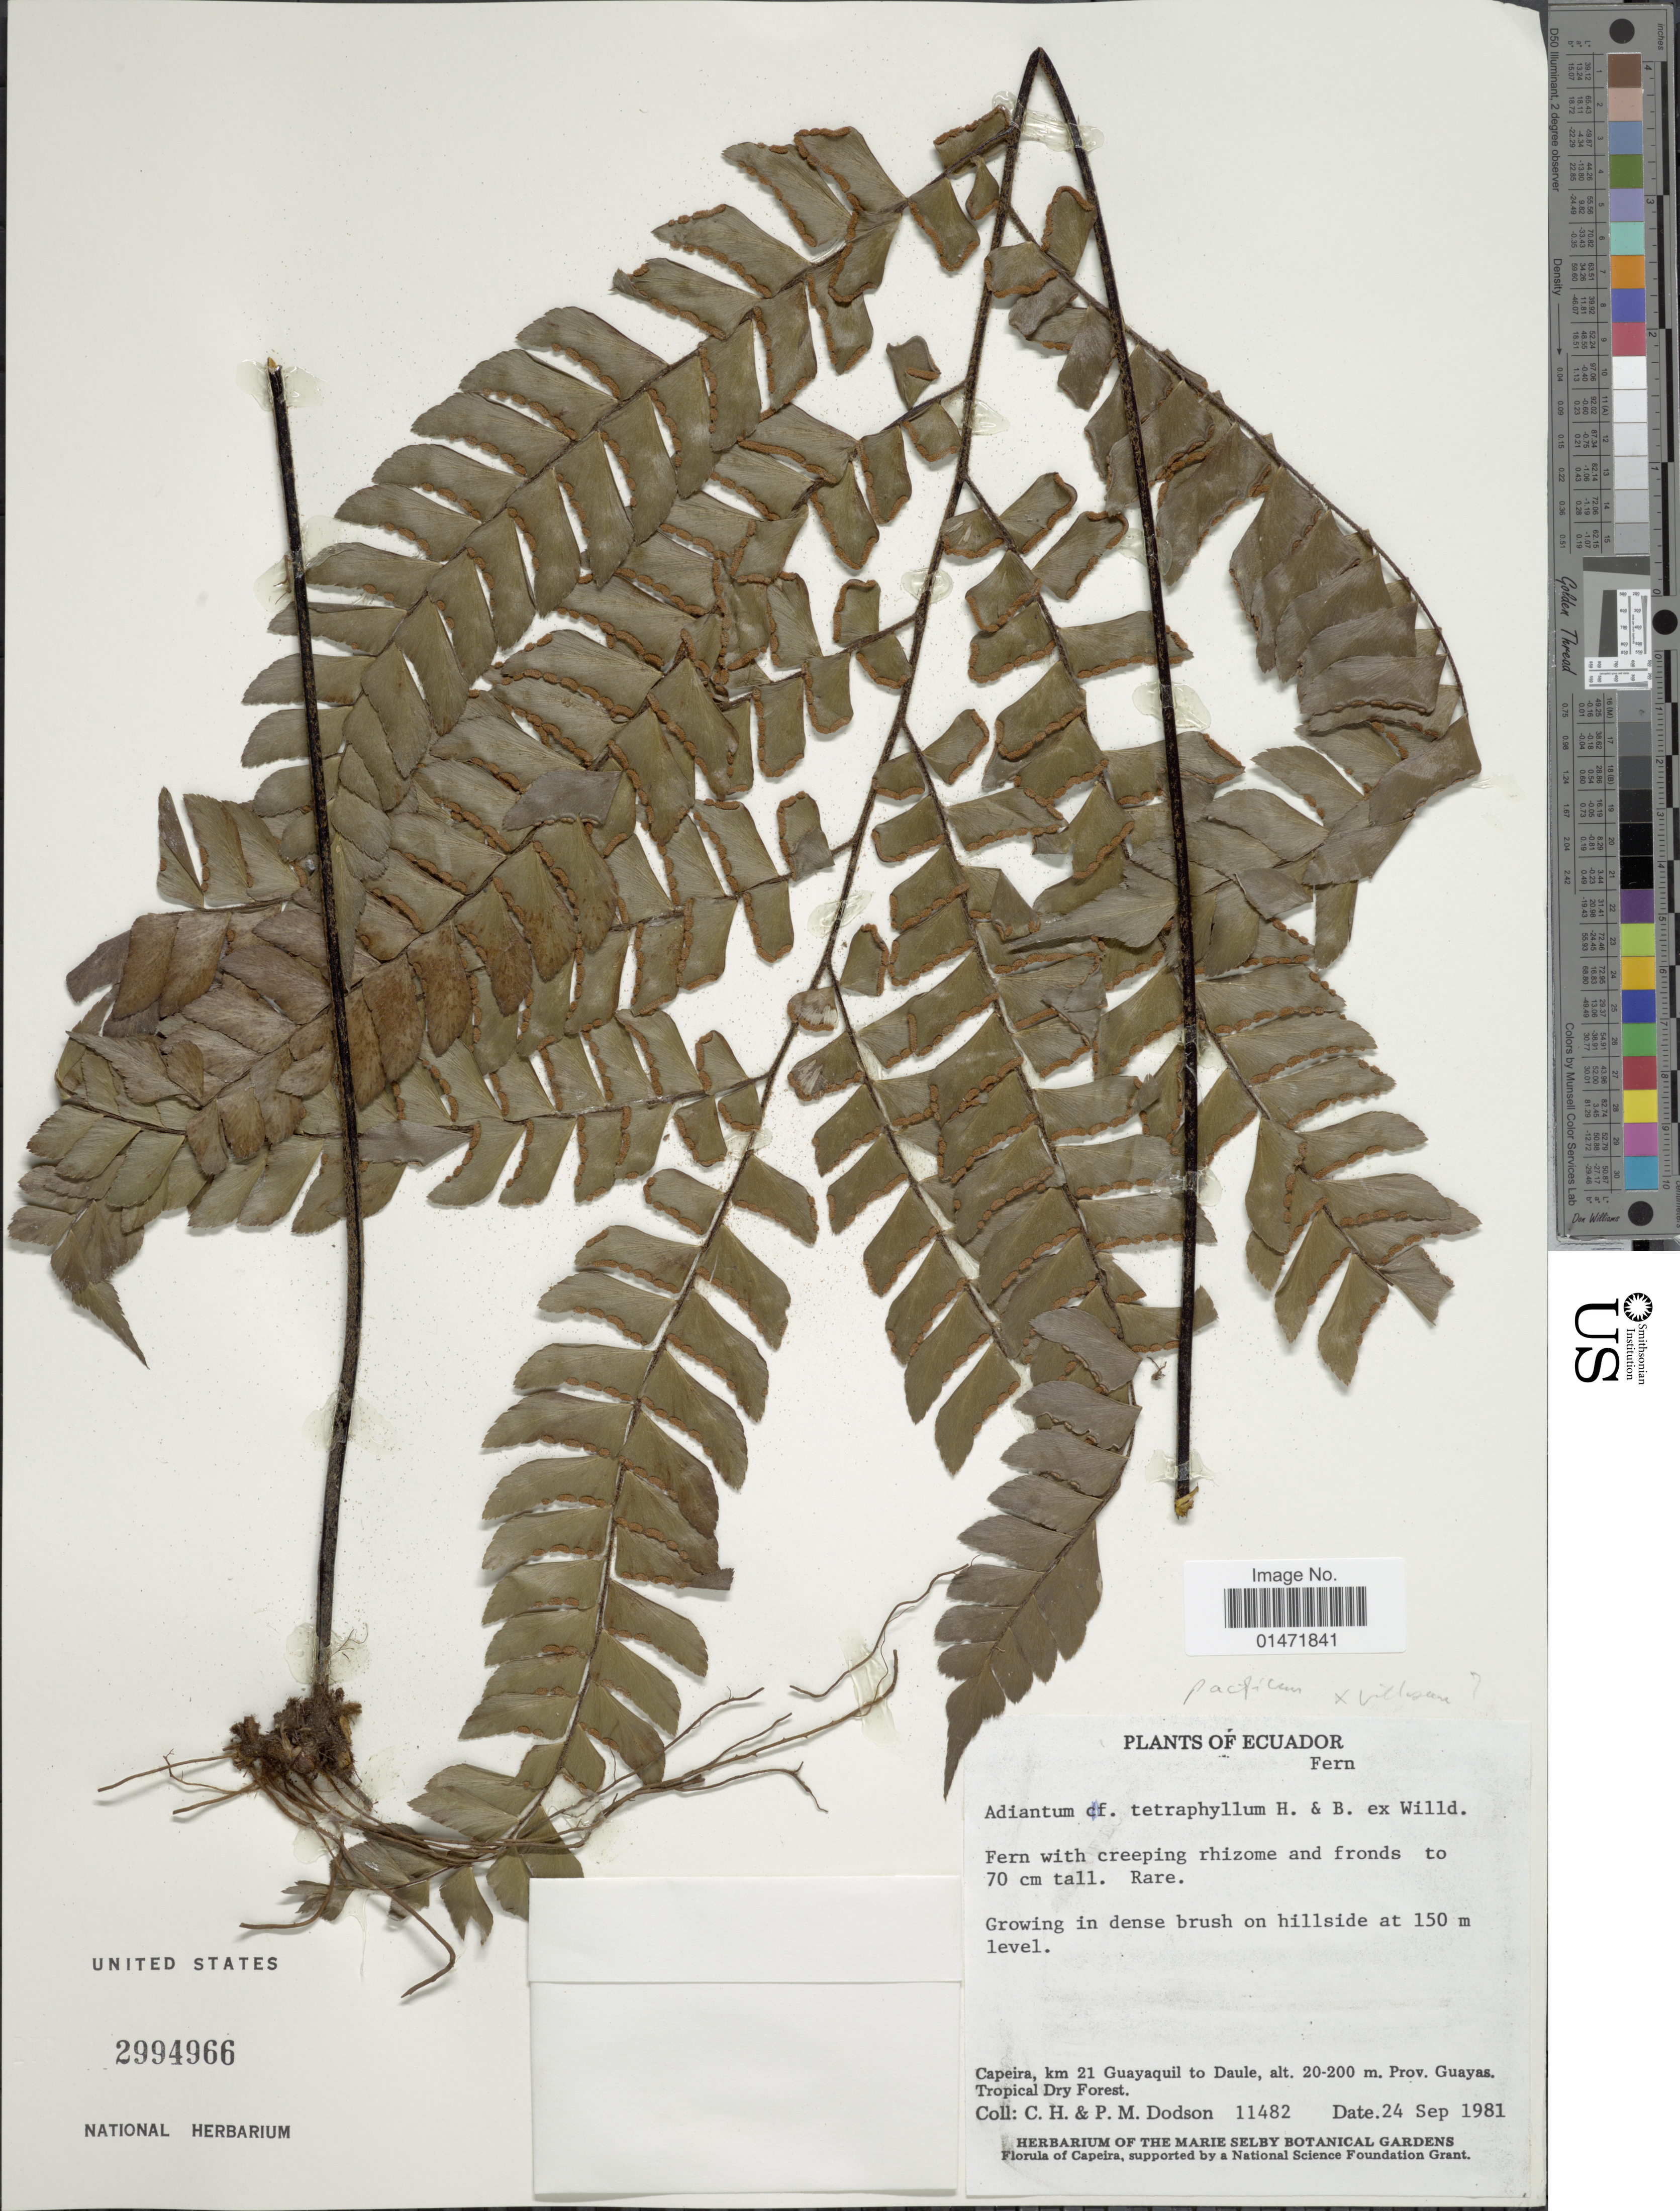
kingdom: Plantae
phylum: Tracheophyta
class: Polypodiopsida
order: Polypodiales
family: Pteridaceae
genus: Adiantum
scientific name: Adiantum tetraphyllum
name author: Humb. & Bonpl. ex Willd.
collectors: C. H. Dodson & P. M. Dodson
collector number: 11482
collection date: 1981-09-24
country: Ecuador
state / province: Guayas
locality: Capeira, km 21 Guayaquil to Daule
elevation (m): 20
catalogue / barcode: US 2994966